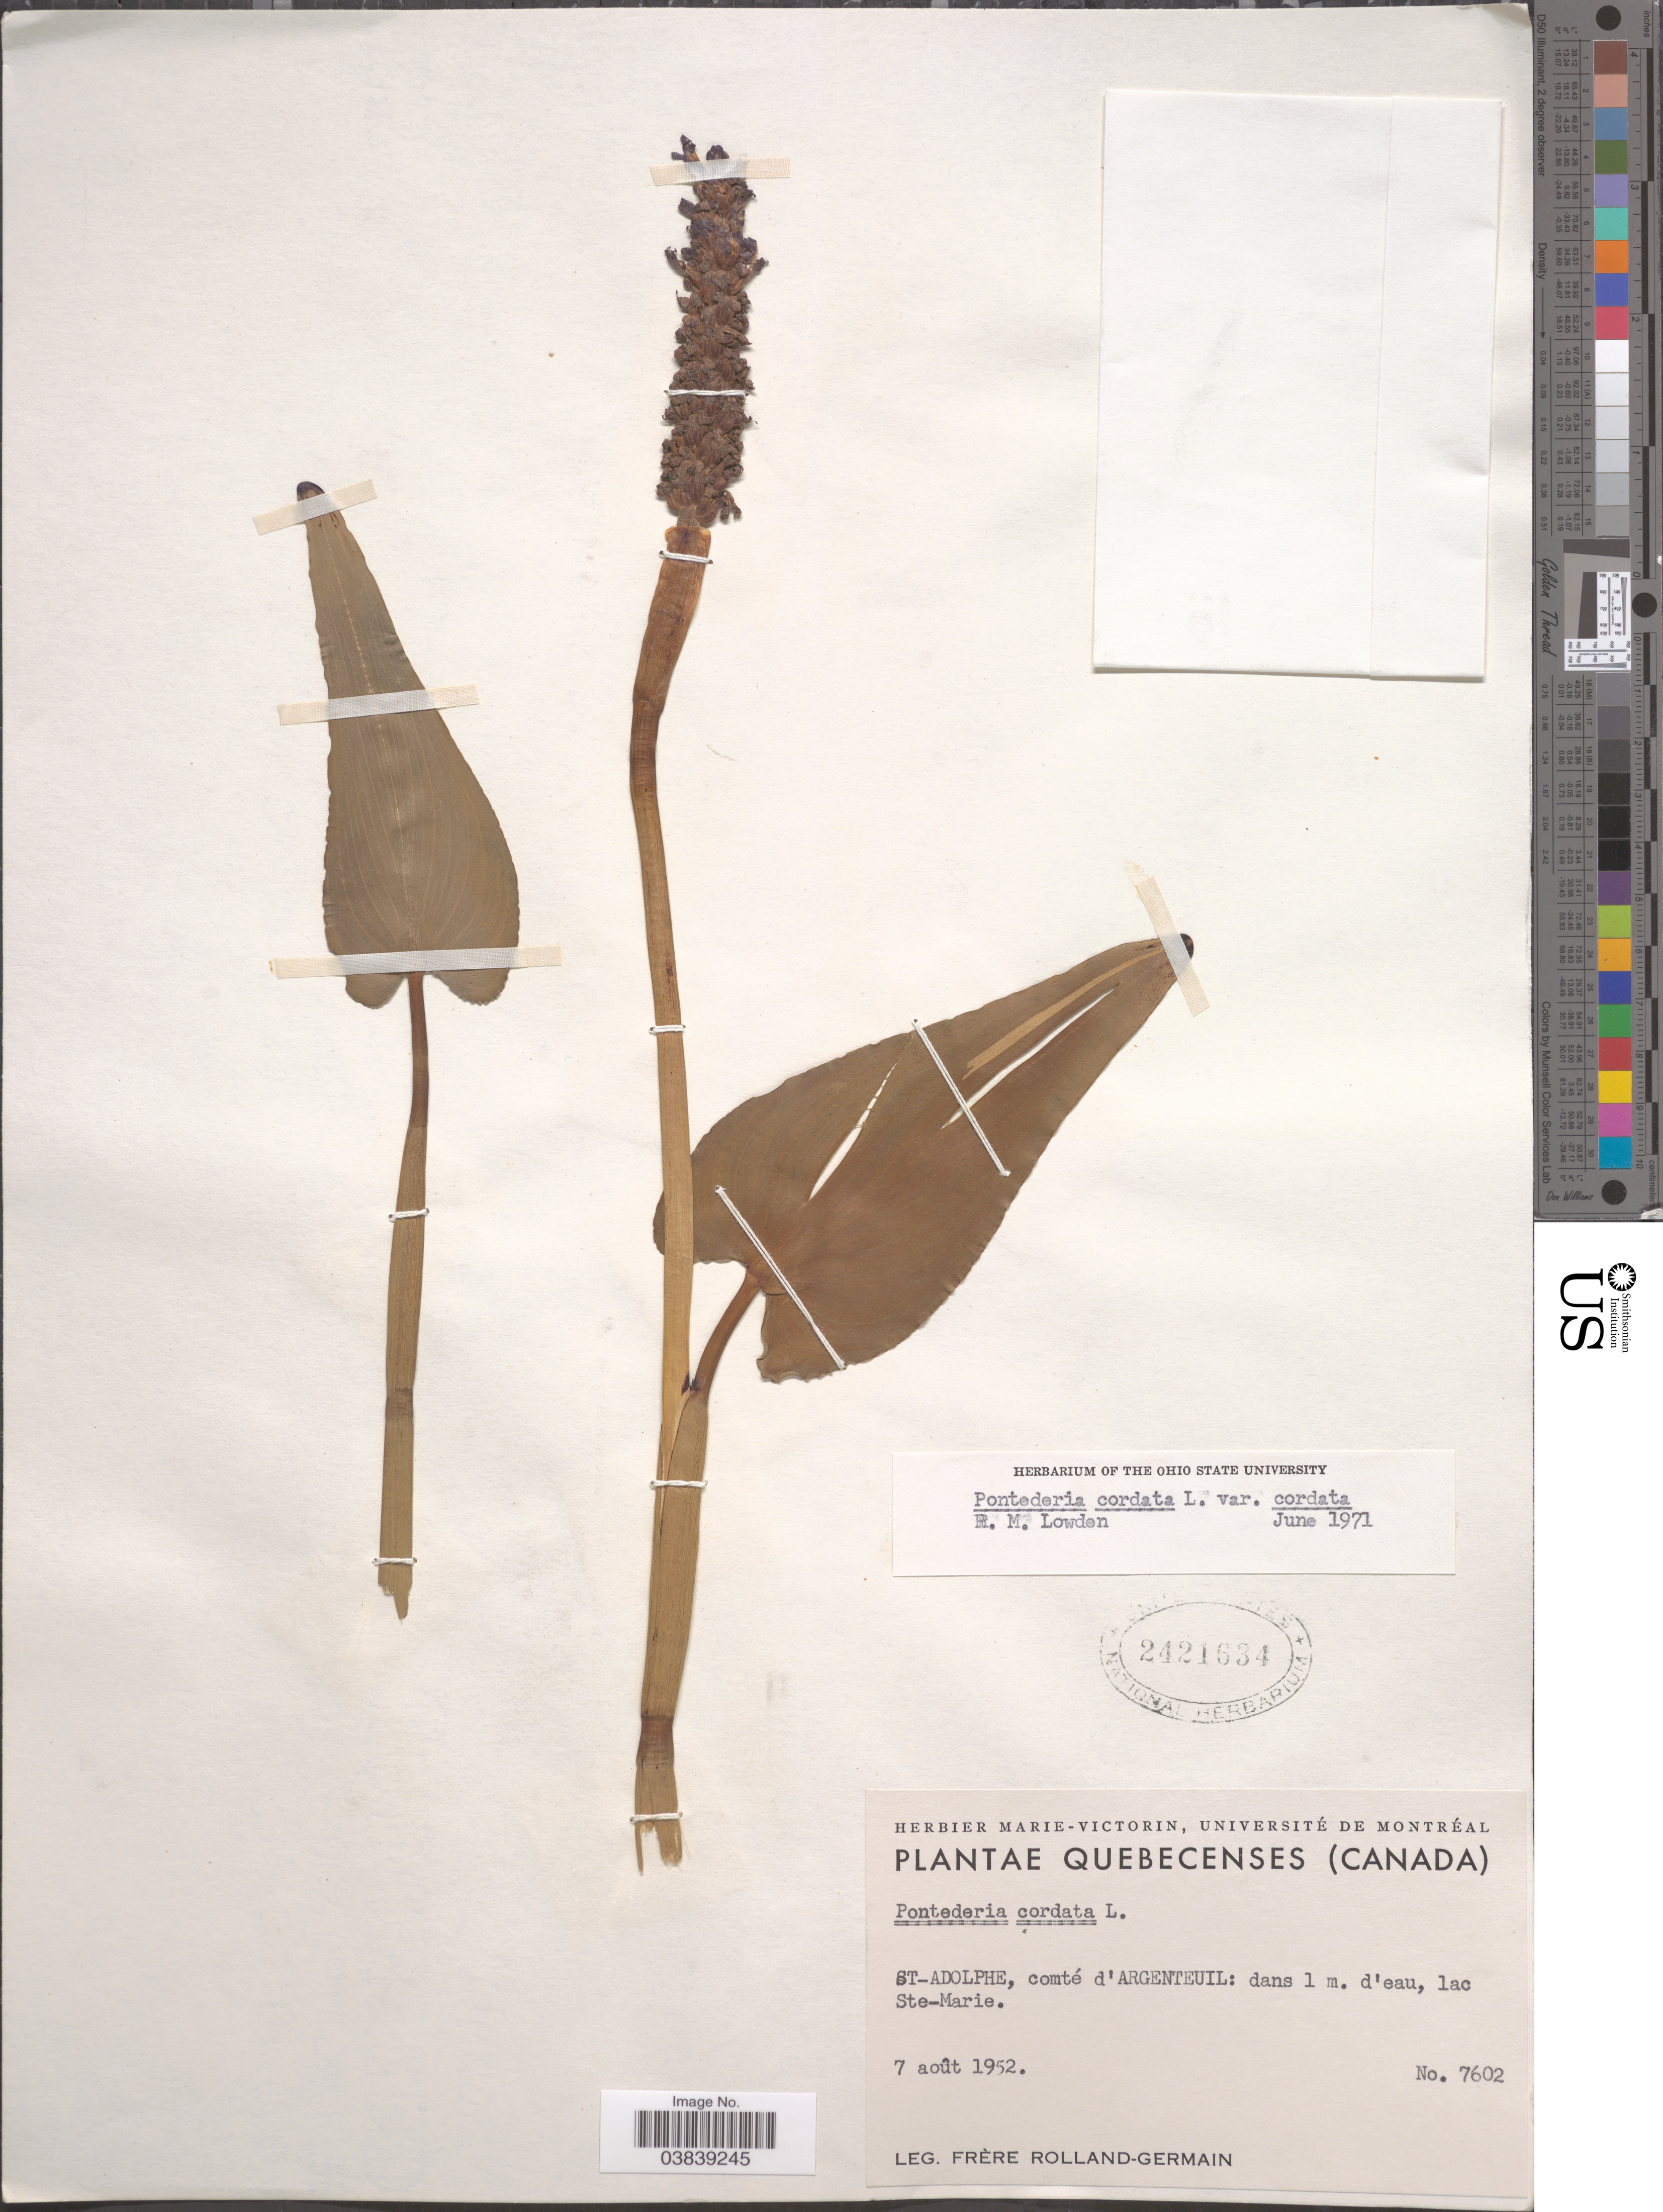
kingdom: Plantae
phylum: Tracheophyta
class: Liliopsida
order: Commelinales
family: Pontederiaceae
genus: Pontederia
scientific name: Pontederia cordata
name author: L.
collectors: Rolland-Germain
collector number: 7602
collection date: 1952-08-07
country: Canada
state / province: Quebec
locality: St-Adolphe, comté d'Argenteuil: lac Ste-Marie.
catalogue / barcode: US 2421634